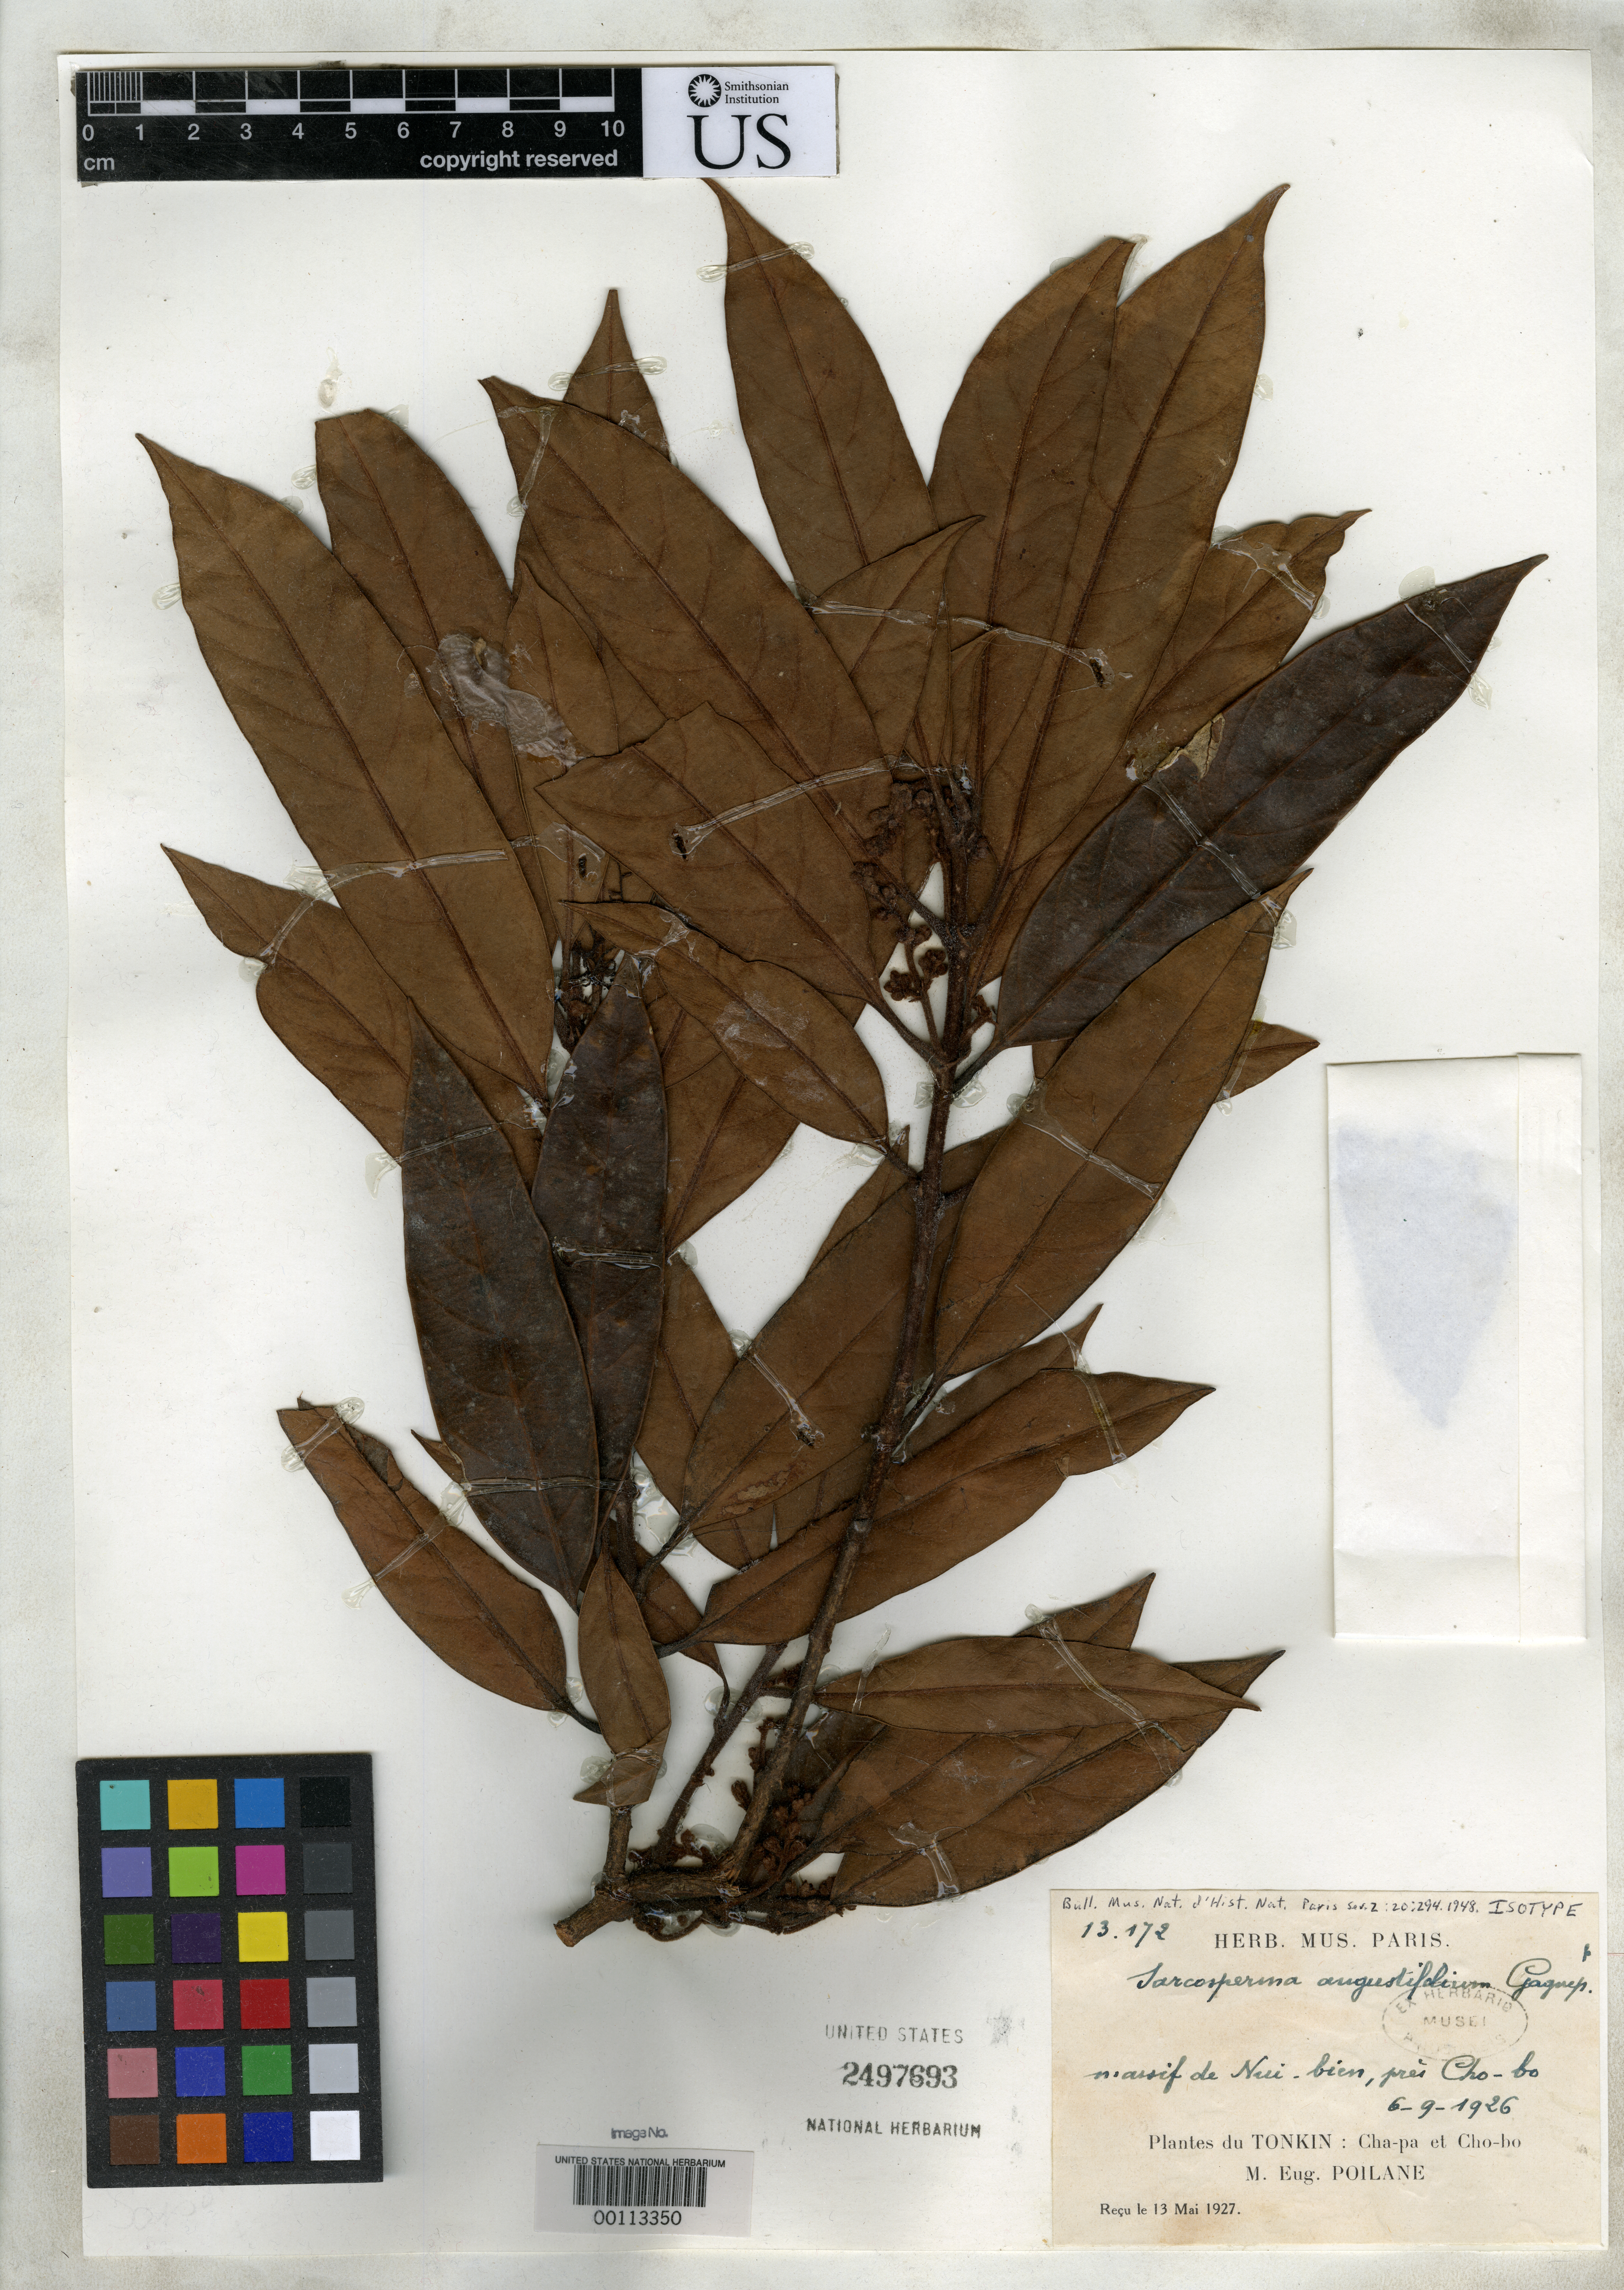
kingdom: Plantae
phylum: Tracheophyta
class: Magnoliopsida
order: Ericales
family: Sapotaceae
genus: Sarcosperma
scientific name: Sarcosperma augustifolium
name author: Gagnep.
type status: Isotype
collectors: M. Poilane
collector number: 13172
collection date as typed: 13 May 1927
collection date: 1927-05-13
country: Vietnam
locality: Massif de Nui-bien, near Cho-bo.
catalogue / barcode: US 2497693